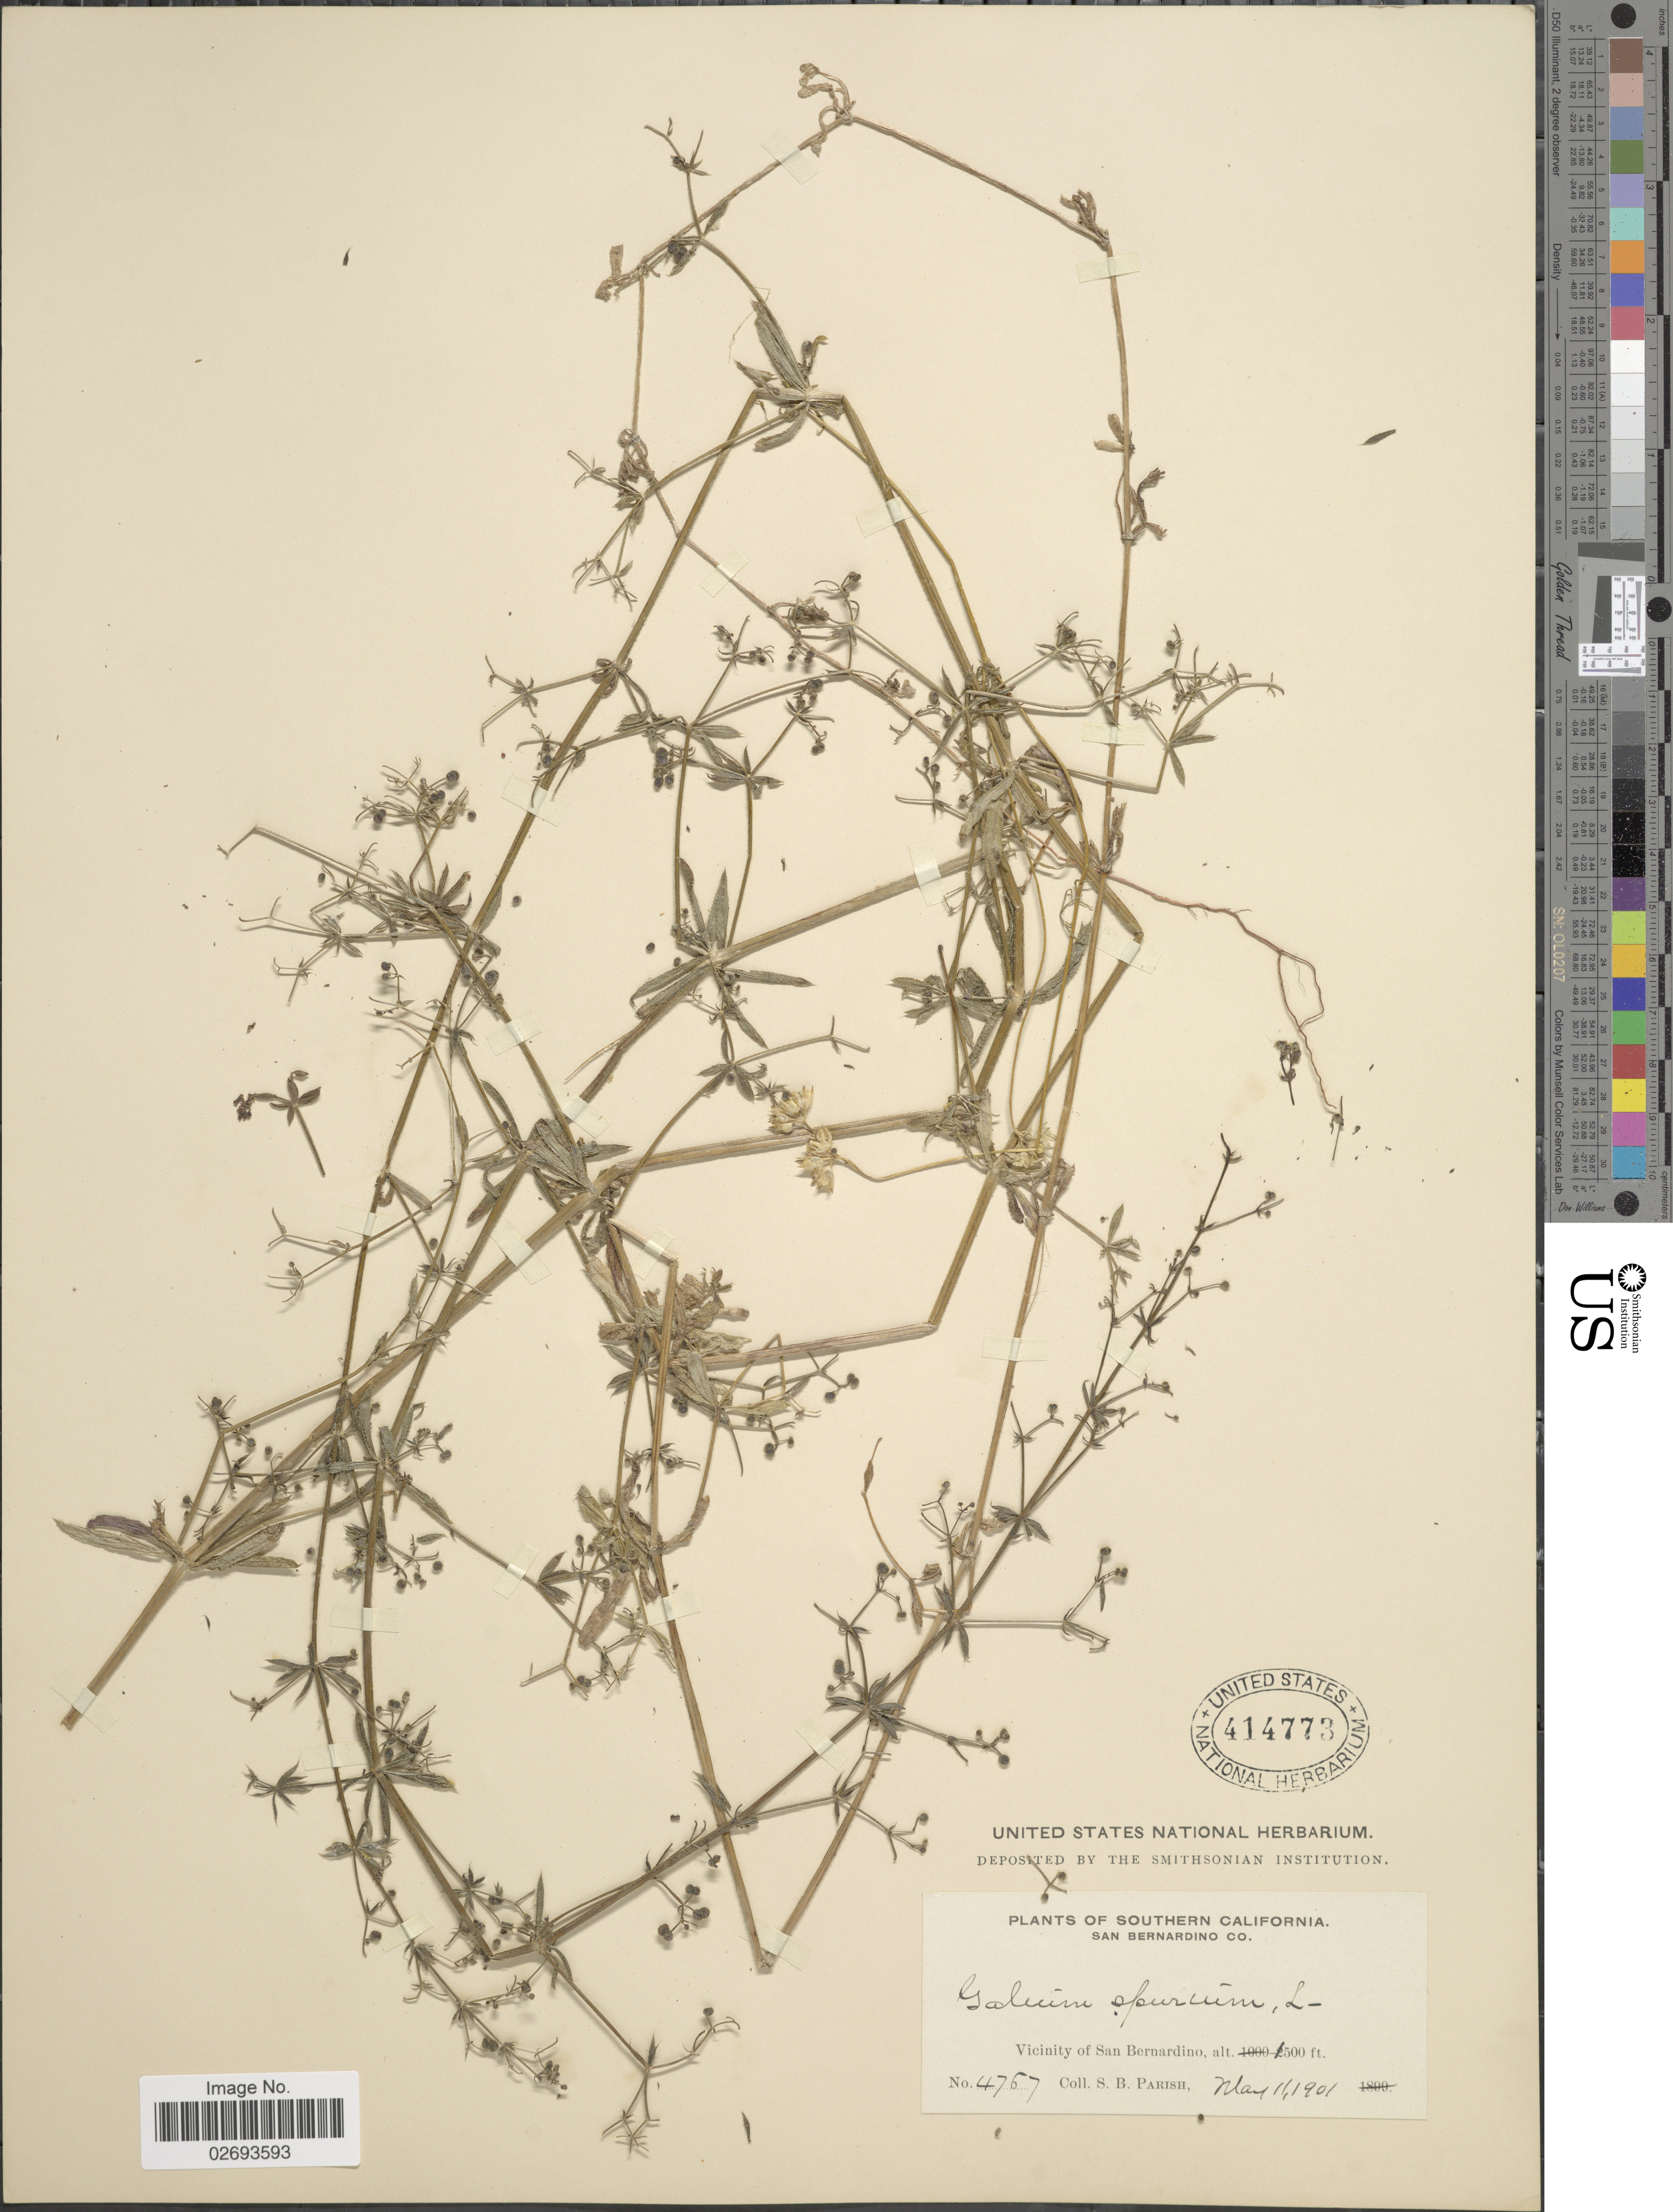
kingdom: Plantae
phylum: Tracheophyta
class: Magnoliopsida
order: Gentianales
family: Rubiaceae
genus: Galium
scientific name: Galium spurium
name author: L.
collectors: S. B. Parish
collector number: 4767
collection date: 1901-05-11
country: United States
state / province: California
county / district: San Bernardino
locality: Southern California, San Bernardino Co., Vicinity of San Bernardino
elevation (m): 457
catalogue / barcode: US 414773